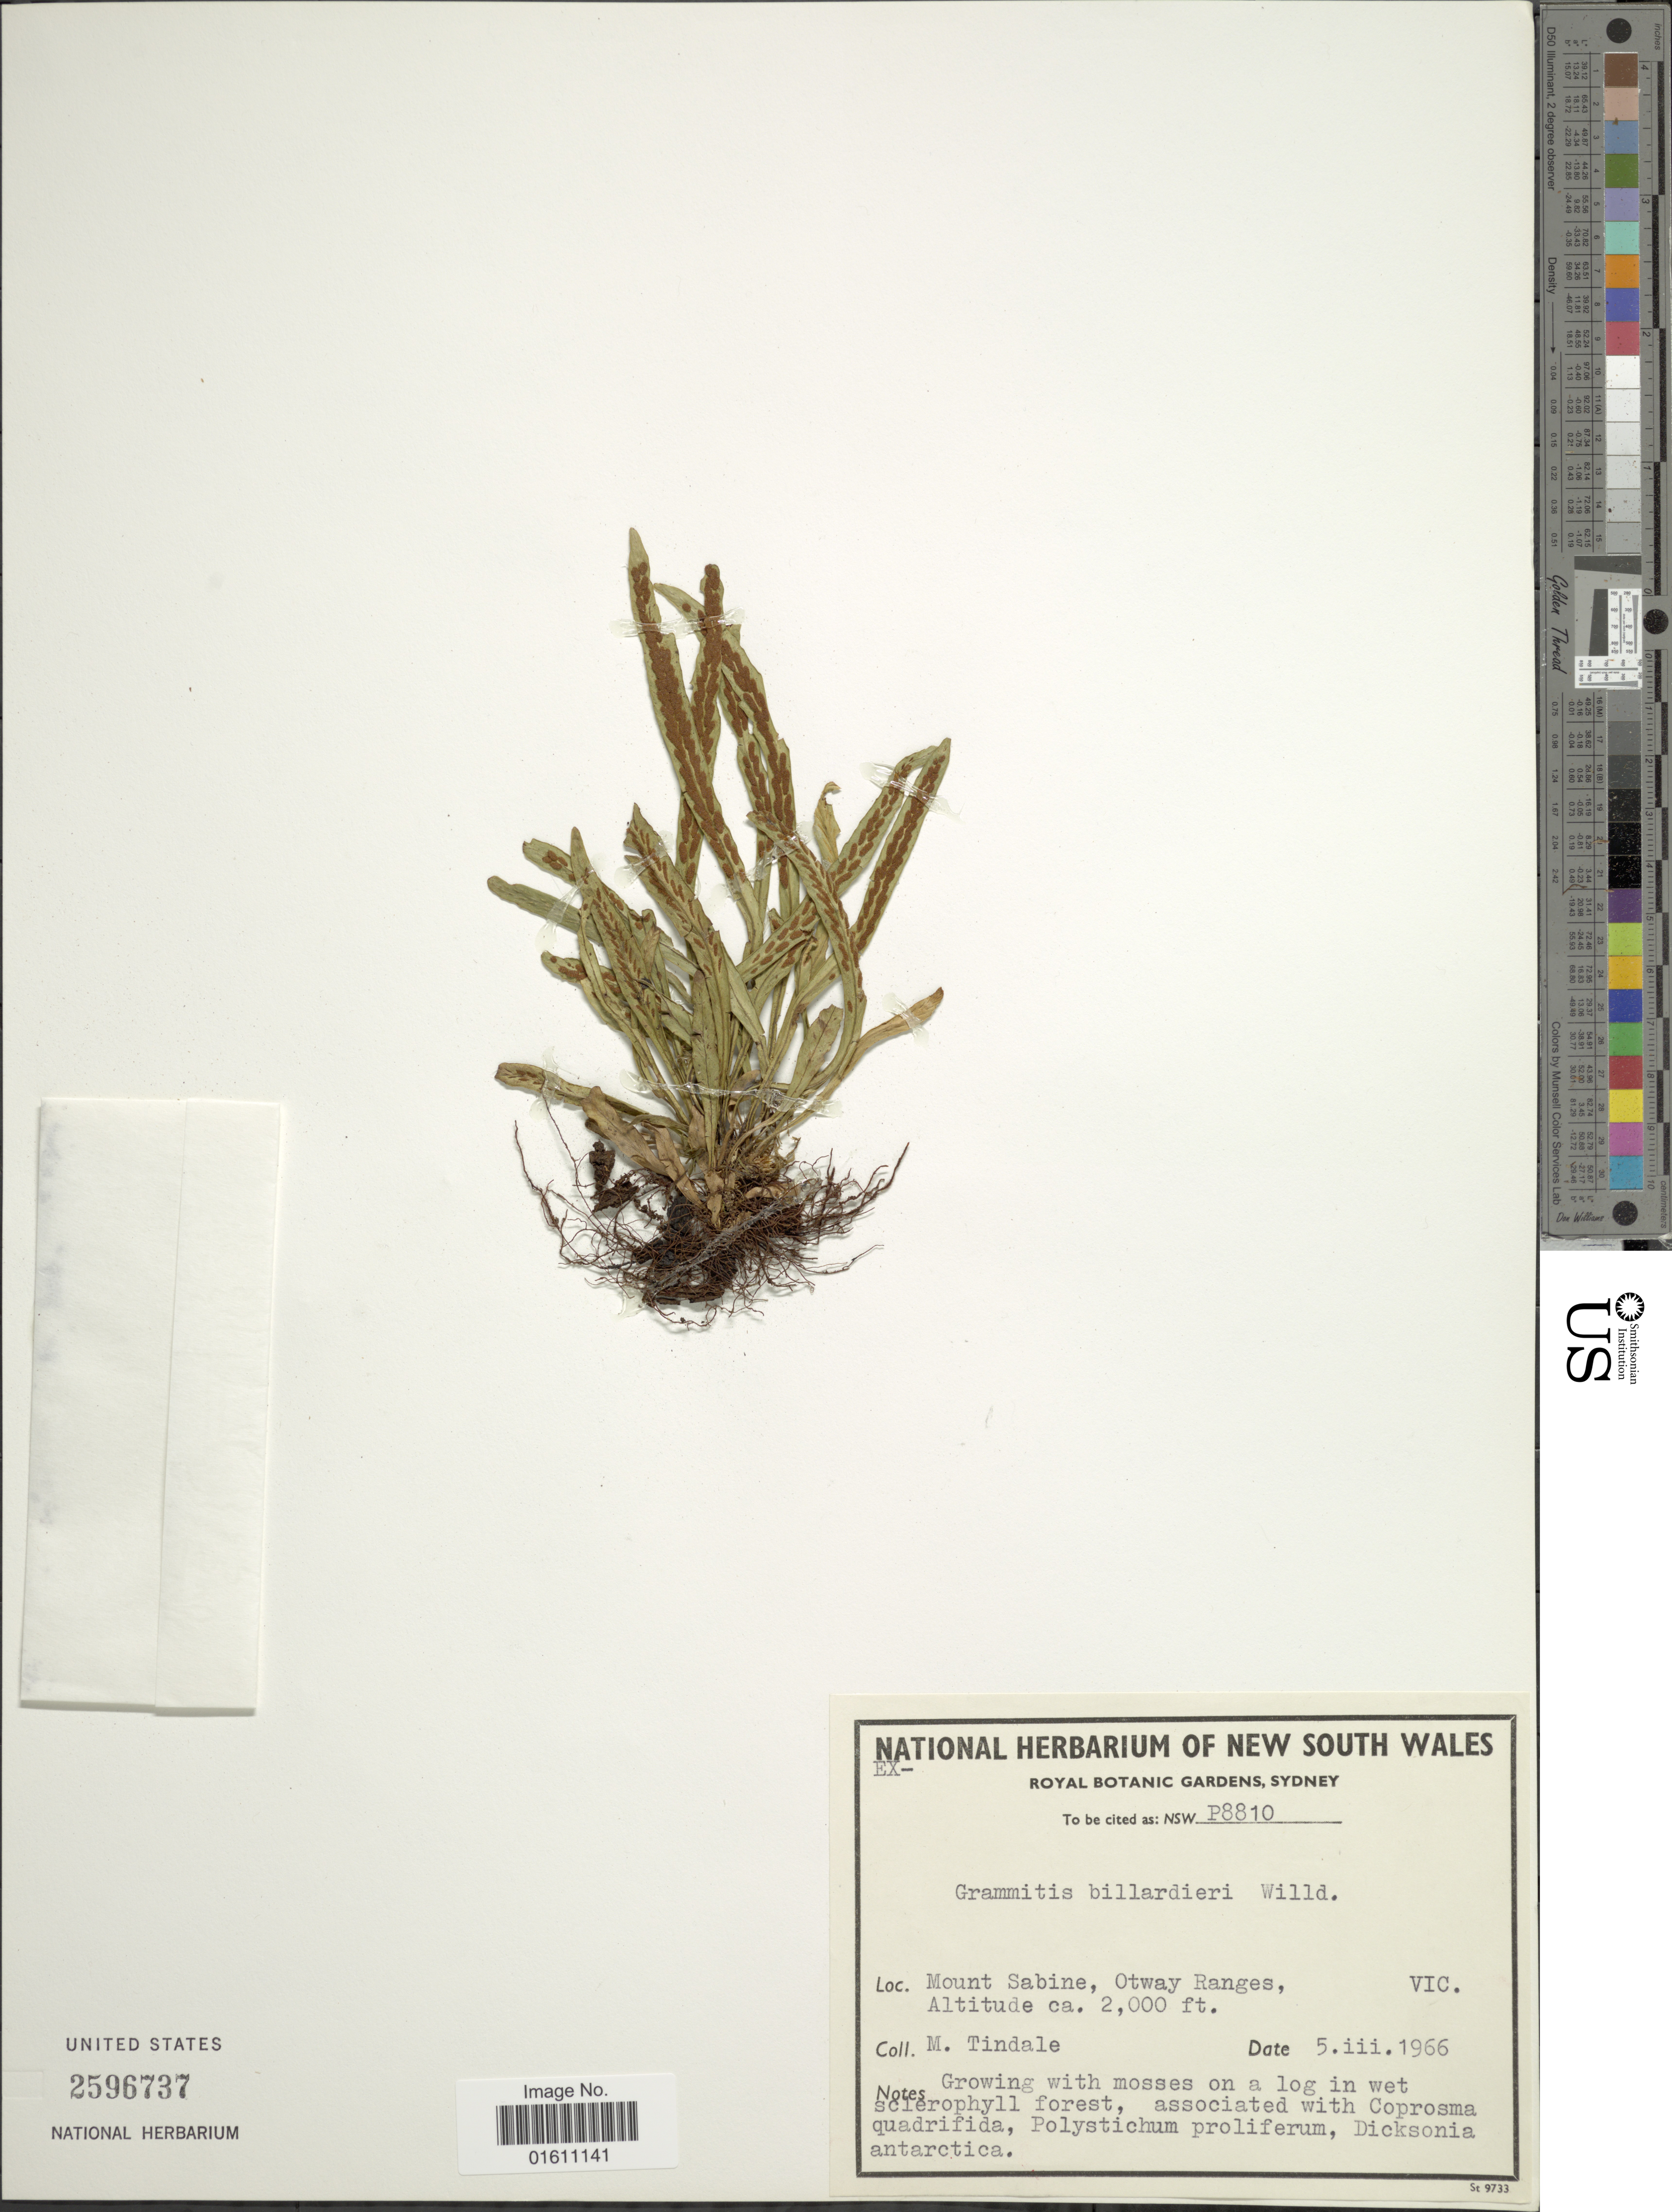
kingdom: Plantae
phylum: Tracheophyta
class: Polypodiopsida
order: Polypodiales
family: Polypodiaceae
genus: Notogrammitis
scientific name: Notogrammitis billardierei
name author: (Willd.) Parris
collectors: Trindale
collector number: P8810?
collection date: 1966-03-05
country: Australia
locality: Mount sabine, Otway Ranges. VIC.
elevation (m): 610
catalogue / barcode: US 2596737